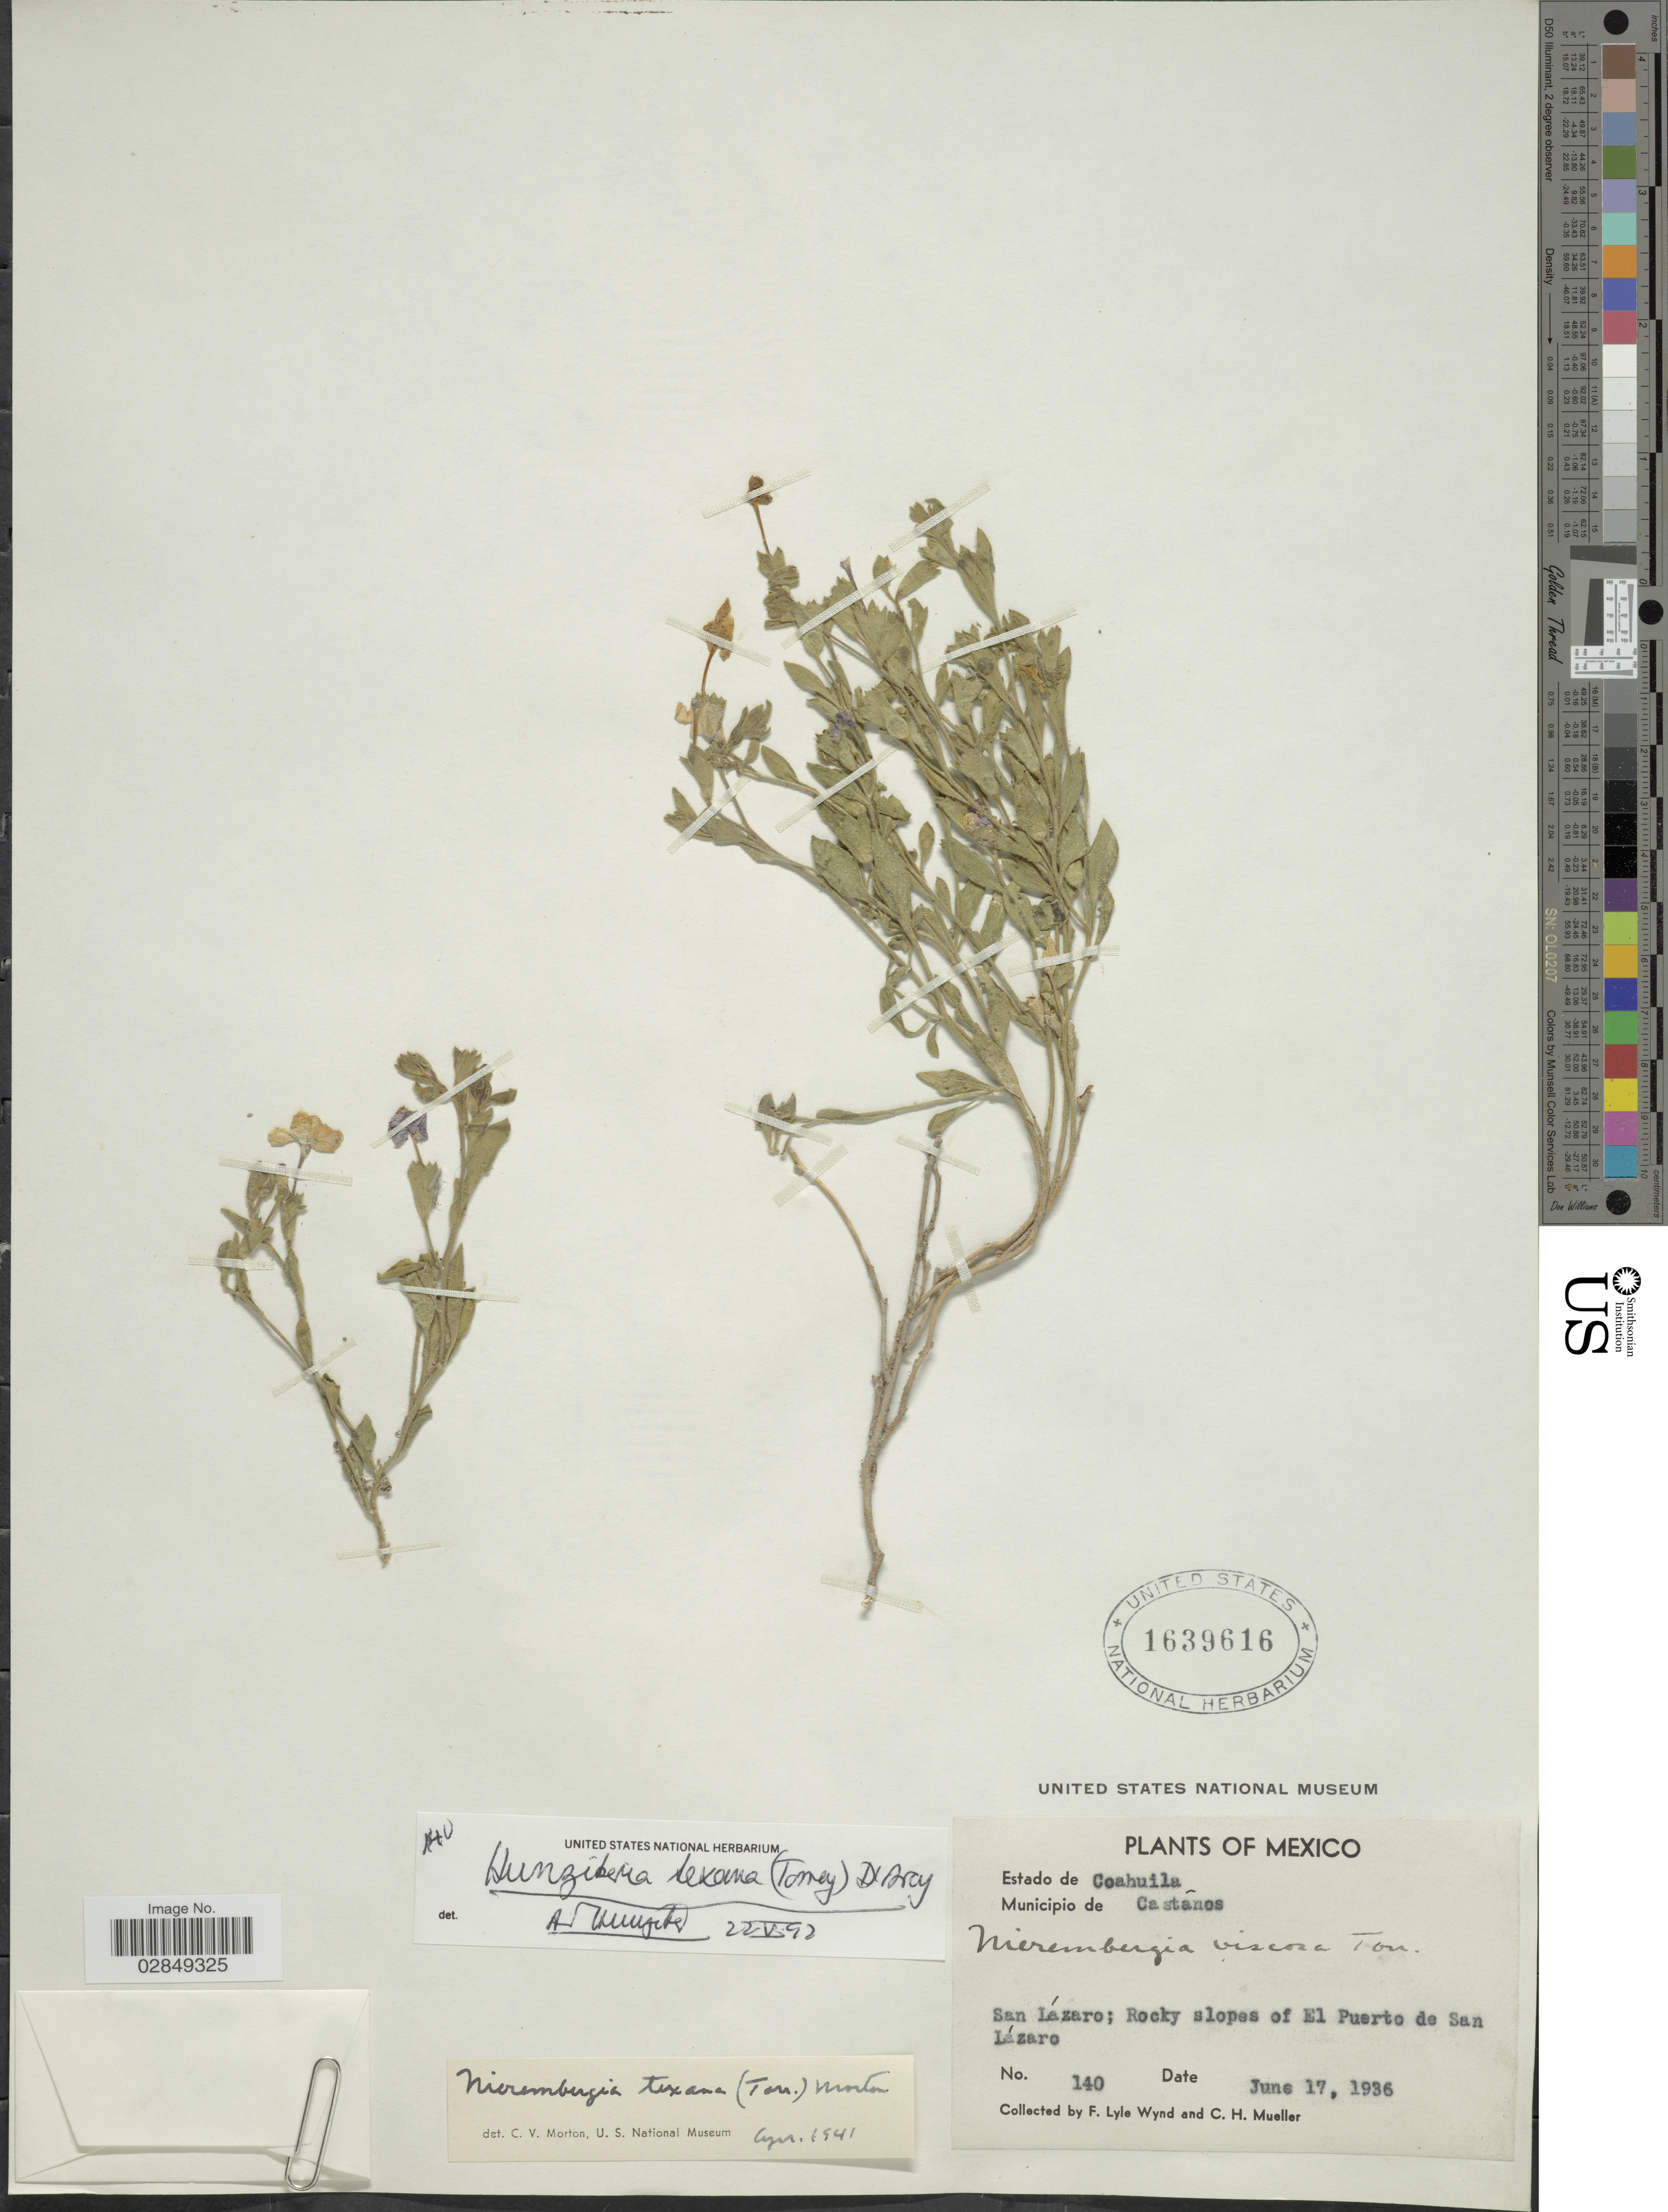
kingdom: Plantae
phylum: Tracheophyta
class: Magnoliopsida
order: Solanales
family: Solanaceae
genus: Hunzikeria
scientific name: Hunzikeria texana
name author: (Torr.) D'Arcy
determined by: Hunziker, A. T.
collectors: F. L. Wynd & C. H. Mueller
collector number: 140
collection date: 1936-06-17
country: Mexico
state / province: Coahuila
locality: Municipio de Castanos. San Lázaro; Rocky slopes of El Puerto de San Lázaro.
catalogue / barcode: US 1639616